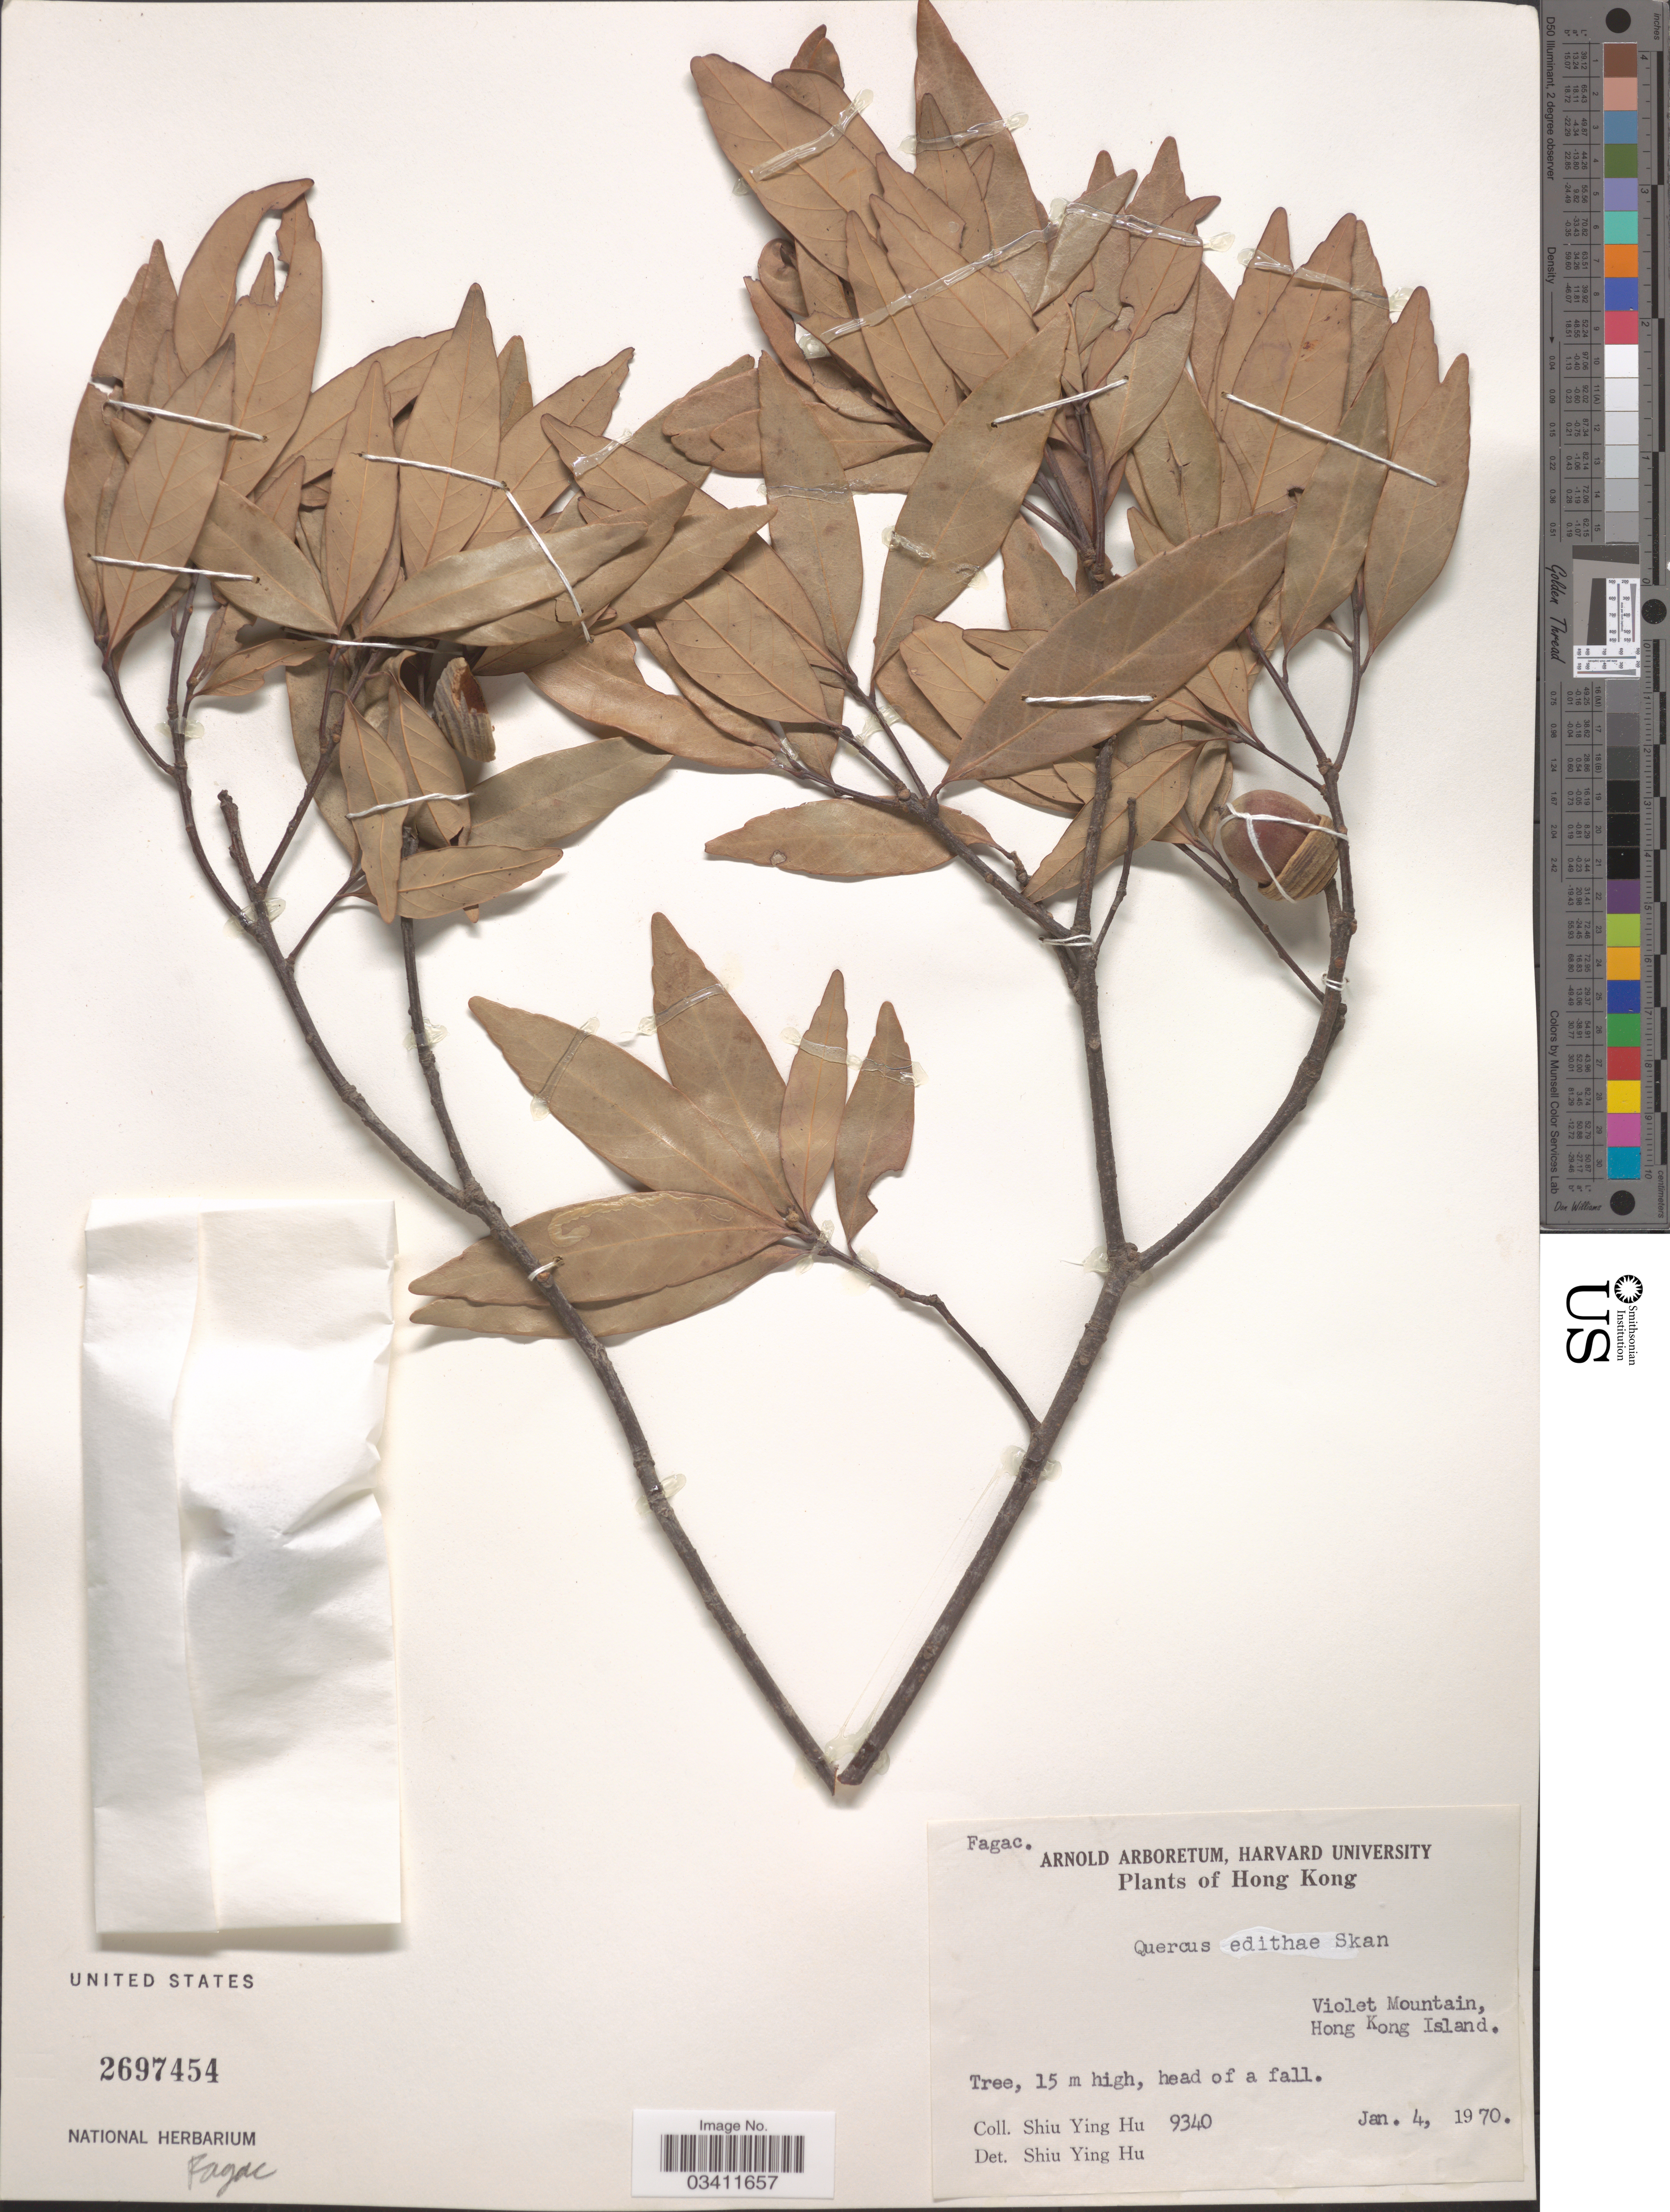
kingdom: Plantae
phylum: Tracheophyta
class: Magnoliopsida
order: Fagales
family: Fagaceae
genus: Quercus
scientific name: Quercus edithiae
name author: Skan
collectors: S. Y. Hu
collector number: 9340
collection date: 1970-01-04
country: China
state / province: Hong Kong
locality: Violet Mountain, Hong Kong Island.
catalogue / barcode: US 2697454